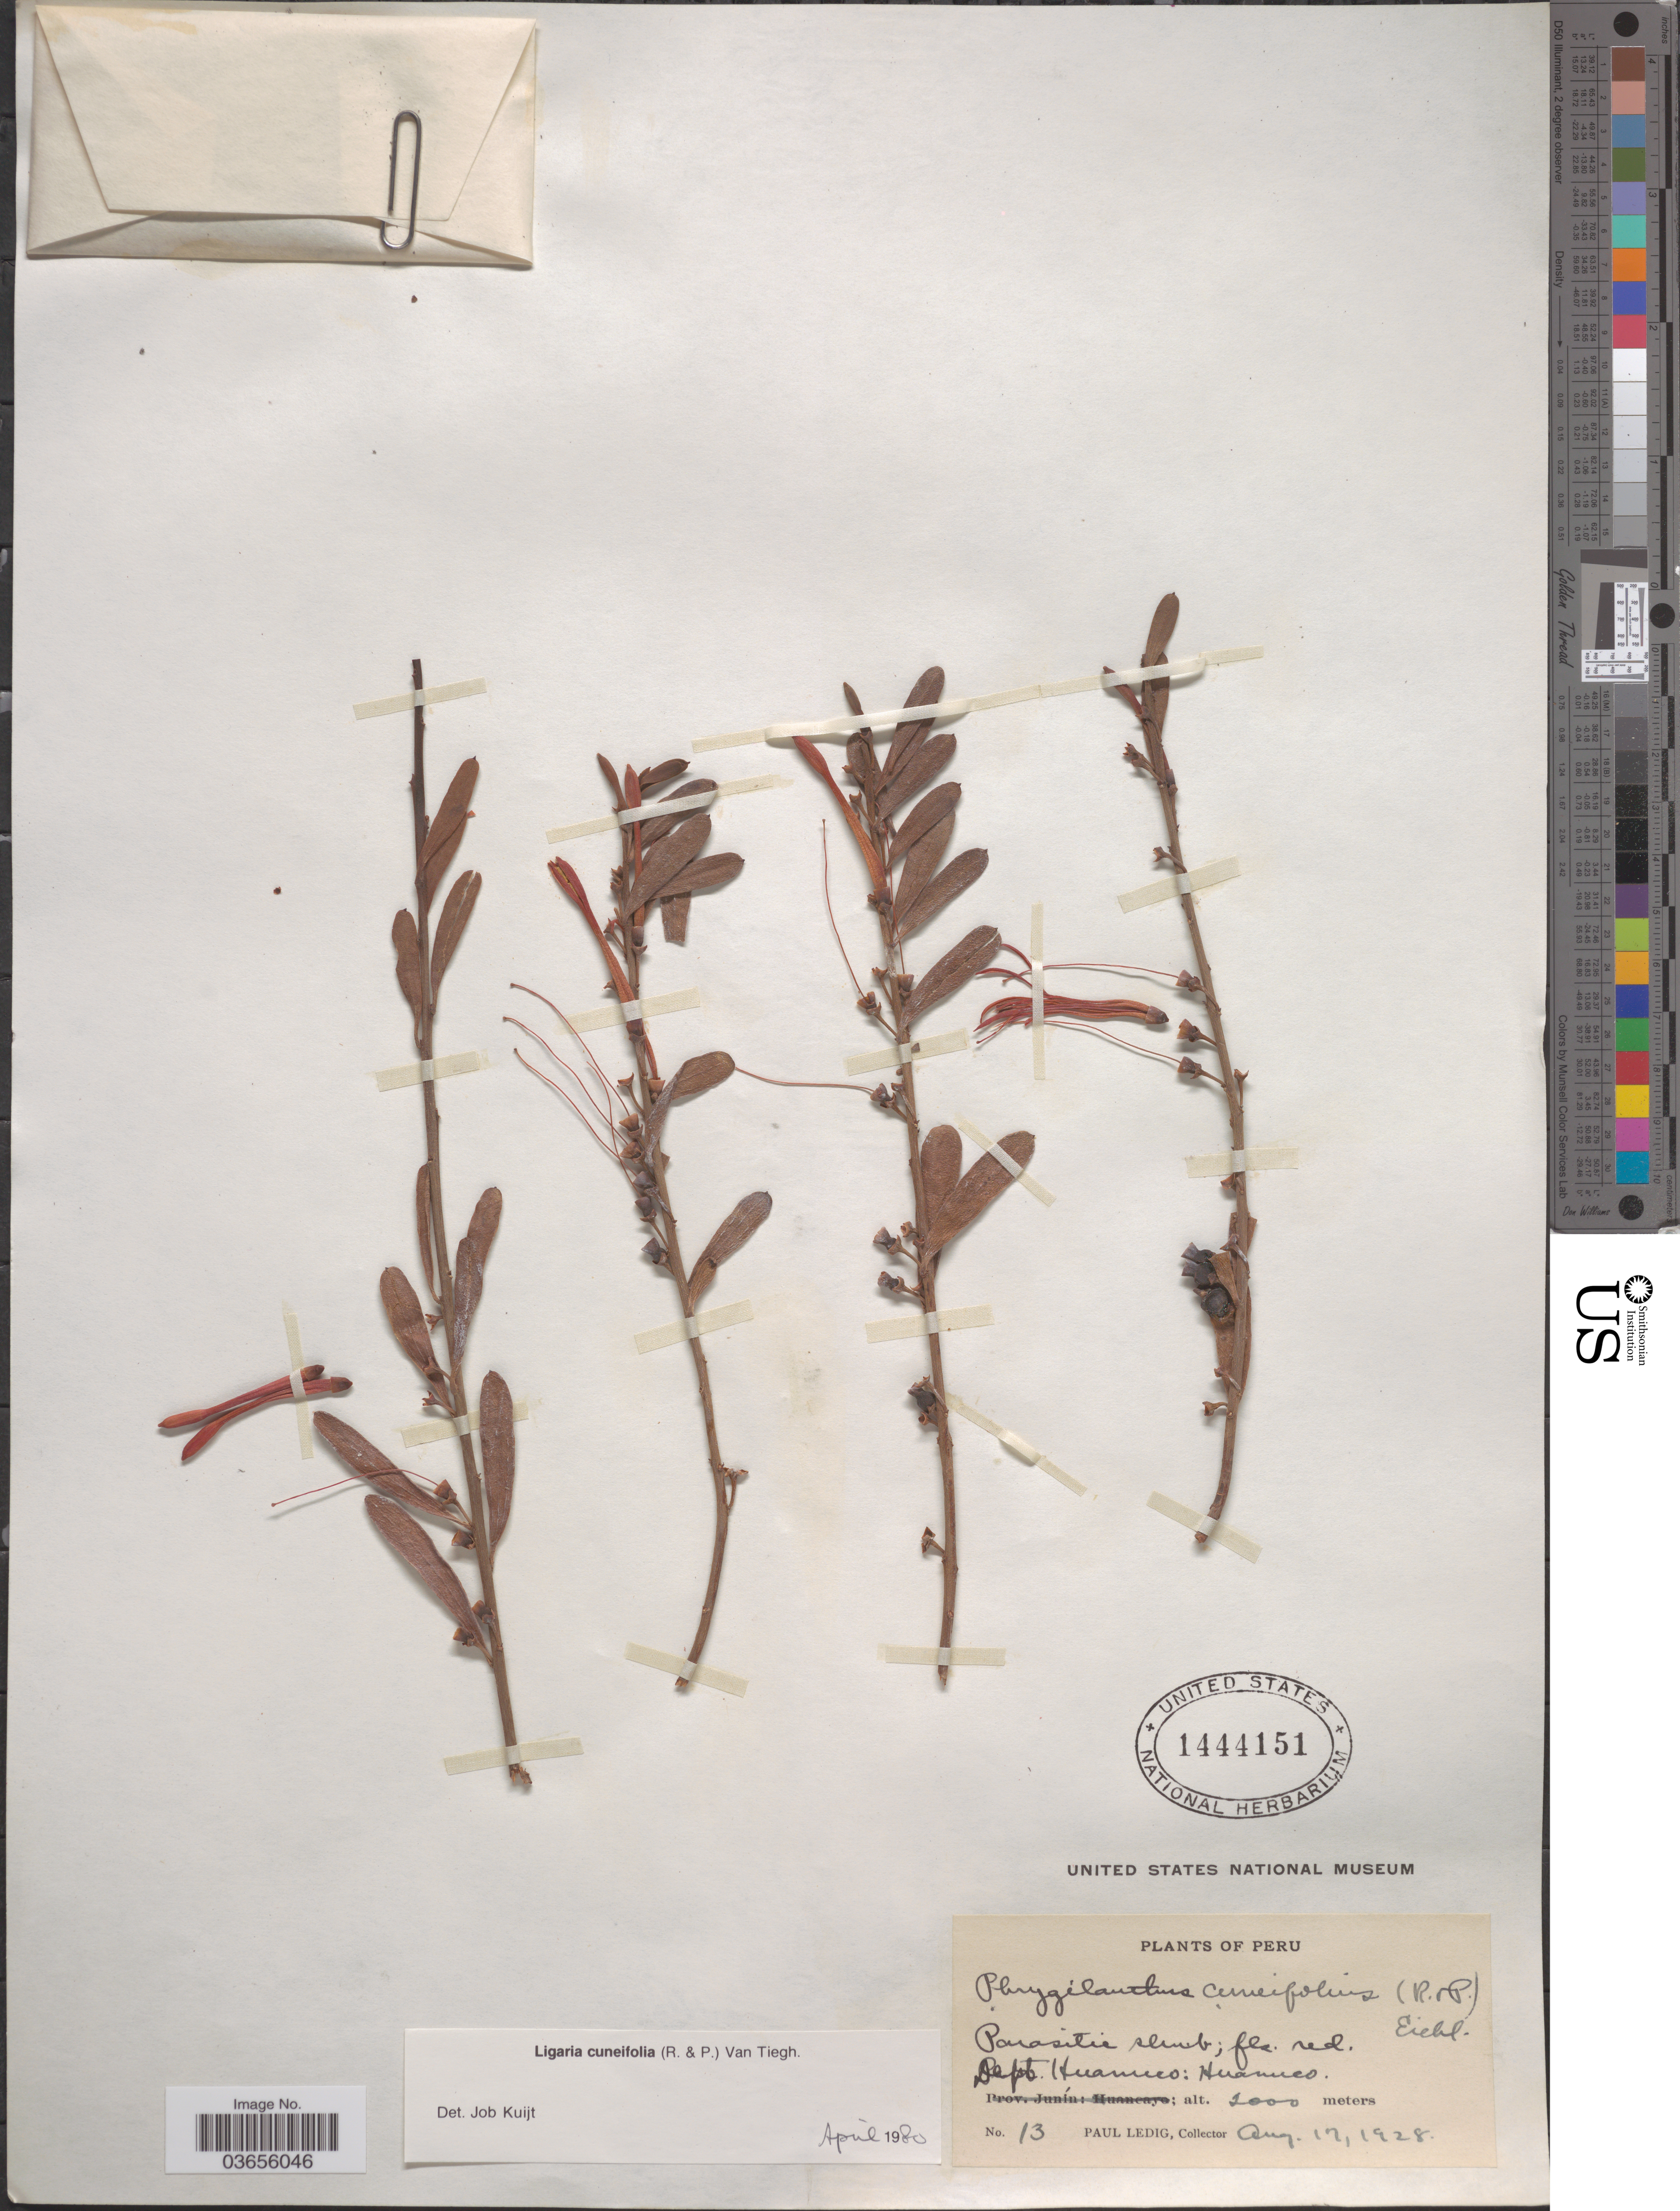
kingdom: Plantae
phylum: Tracheophyta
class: Magnoliopsida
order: Santalales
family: Loranthaceae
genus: Ligaria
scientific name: Ligaria cuneifolia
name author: (Ruiz & Pav.) Tiegh.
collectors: P. Ledig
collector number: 13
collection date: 1928-08-12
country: Peru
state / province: Huánuco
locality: Dept. Huanuco.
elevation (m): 2000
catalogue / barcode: US 1444151